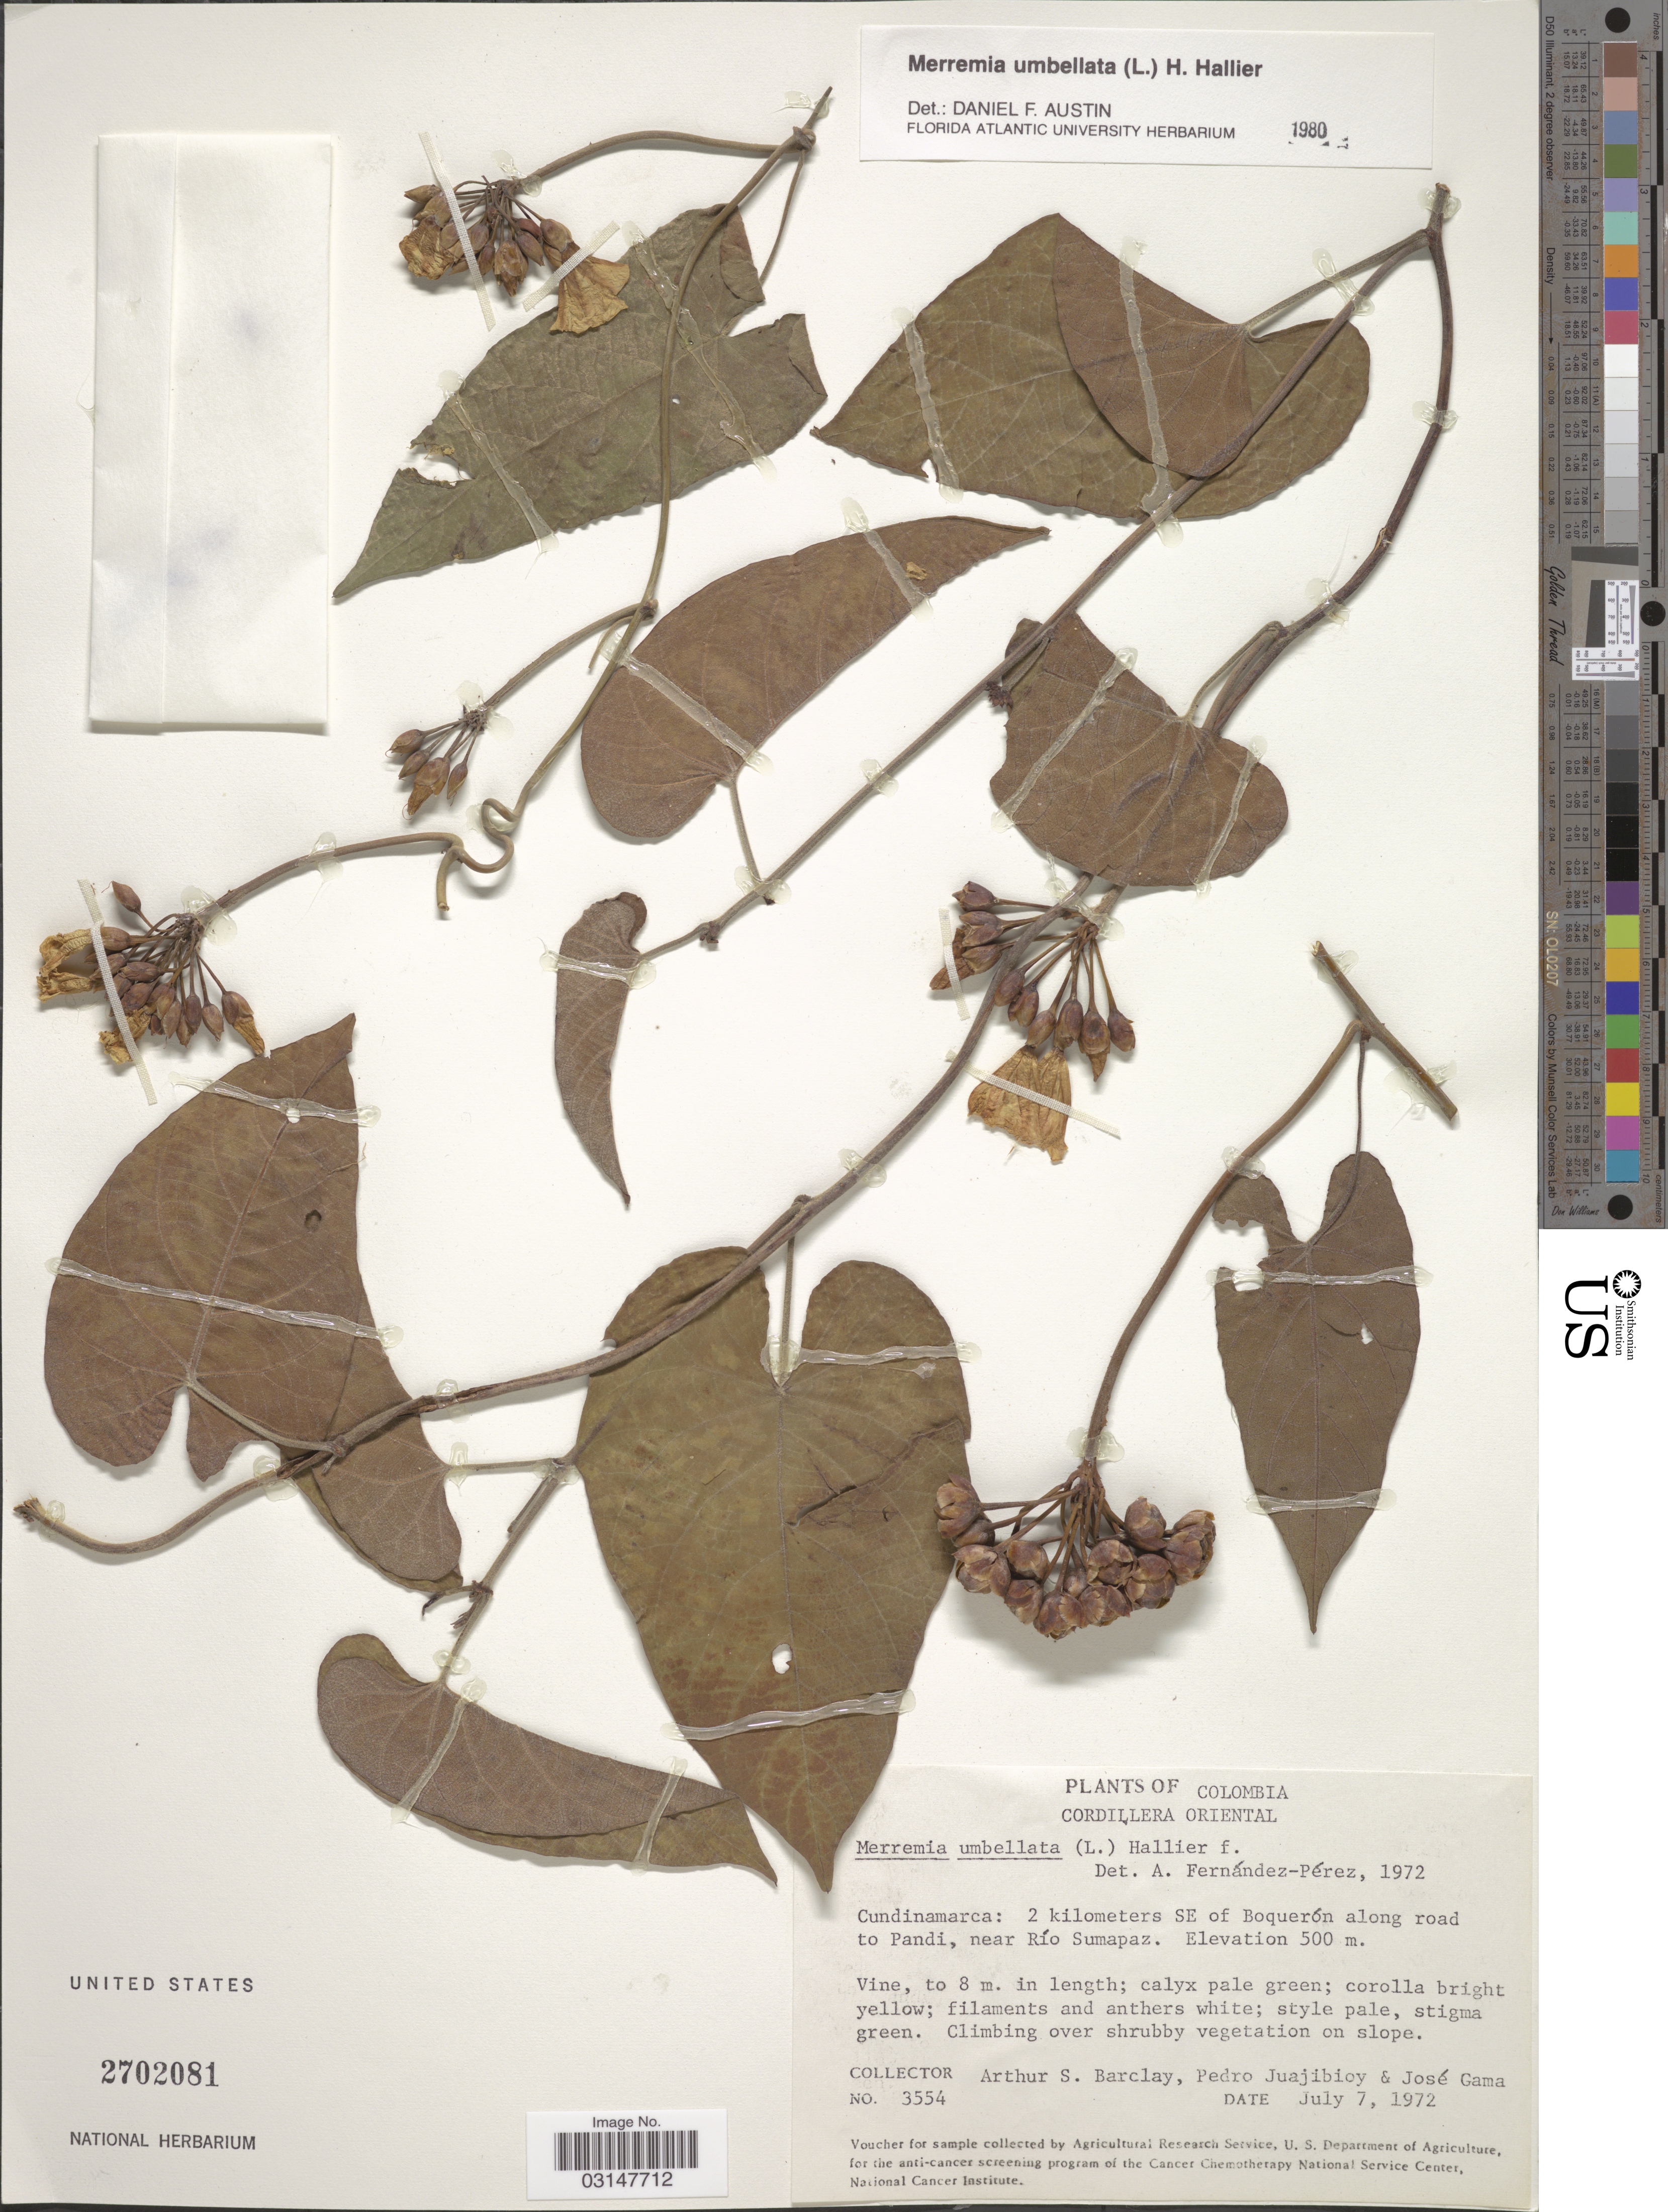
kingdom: Plantae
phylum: Tracheophyta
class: Magnoliopsida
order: Solanales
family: Convolvulaceae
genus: Camonea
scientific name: Camonea umbellata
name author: (L.) A. R. Simões & Staples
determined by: Strong, Mark T., (BOT), Smithsonian Institution - National Museum of Natural History (UNITED STATES)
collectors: A. S. Barclay, P. Juajibioy & J. Gama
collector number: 3554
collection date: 1972-07-07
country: Colombia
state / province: Cundinamarca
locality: Cordillera Oriental. 2 kilometers SE of Boquerón along road to Pandi, near Río Sumapaz.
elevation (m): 500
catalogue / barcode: US 2702081